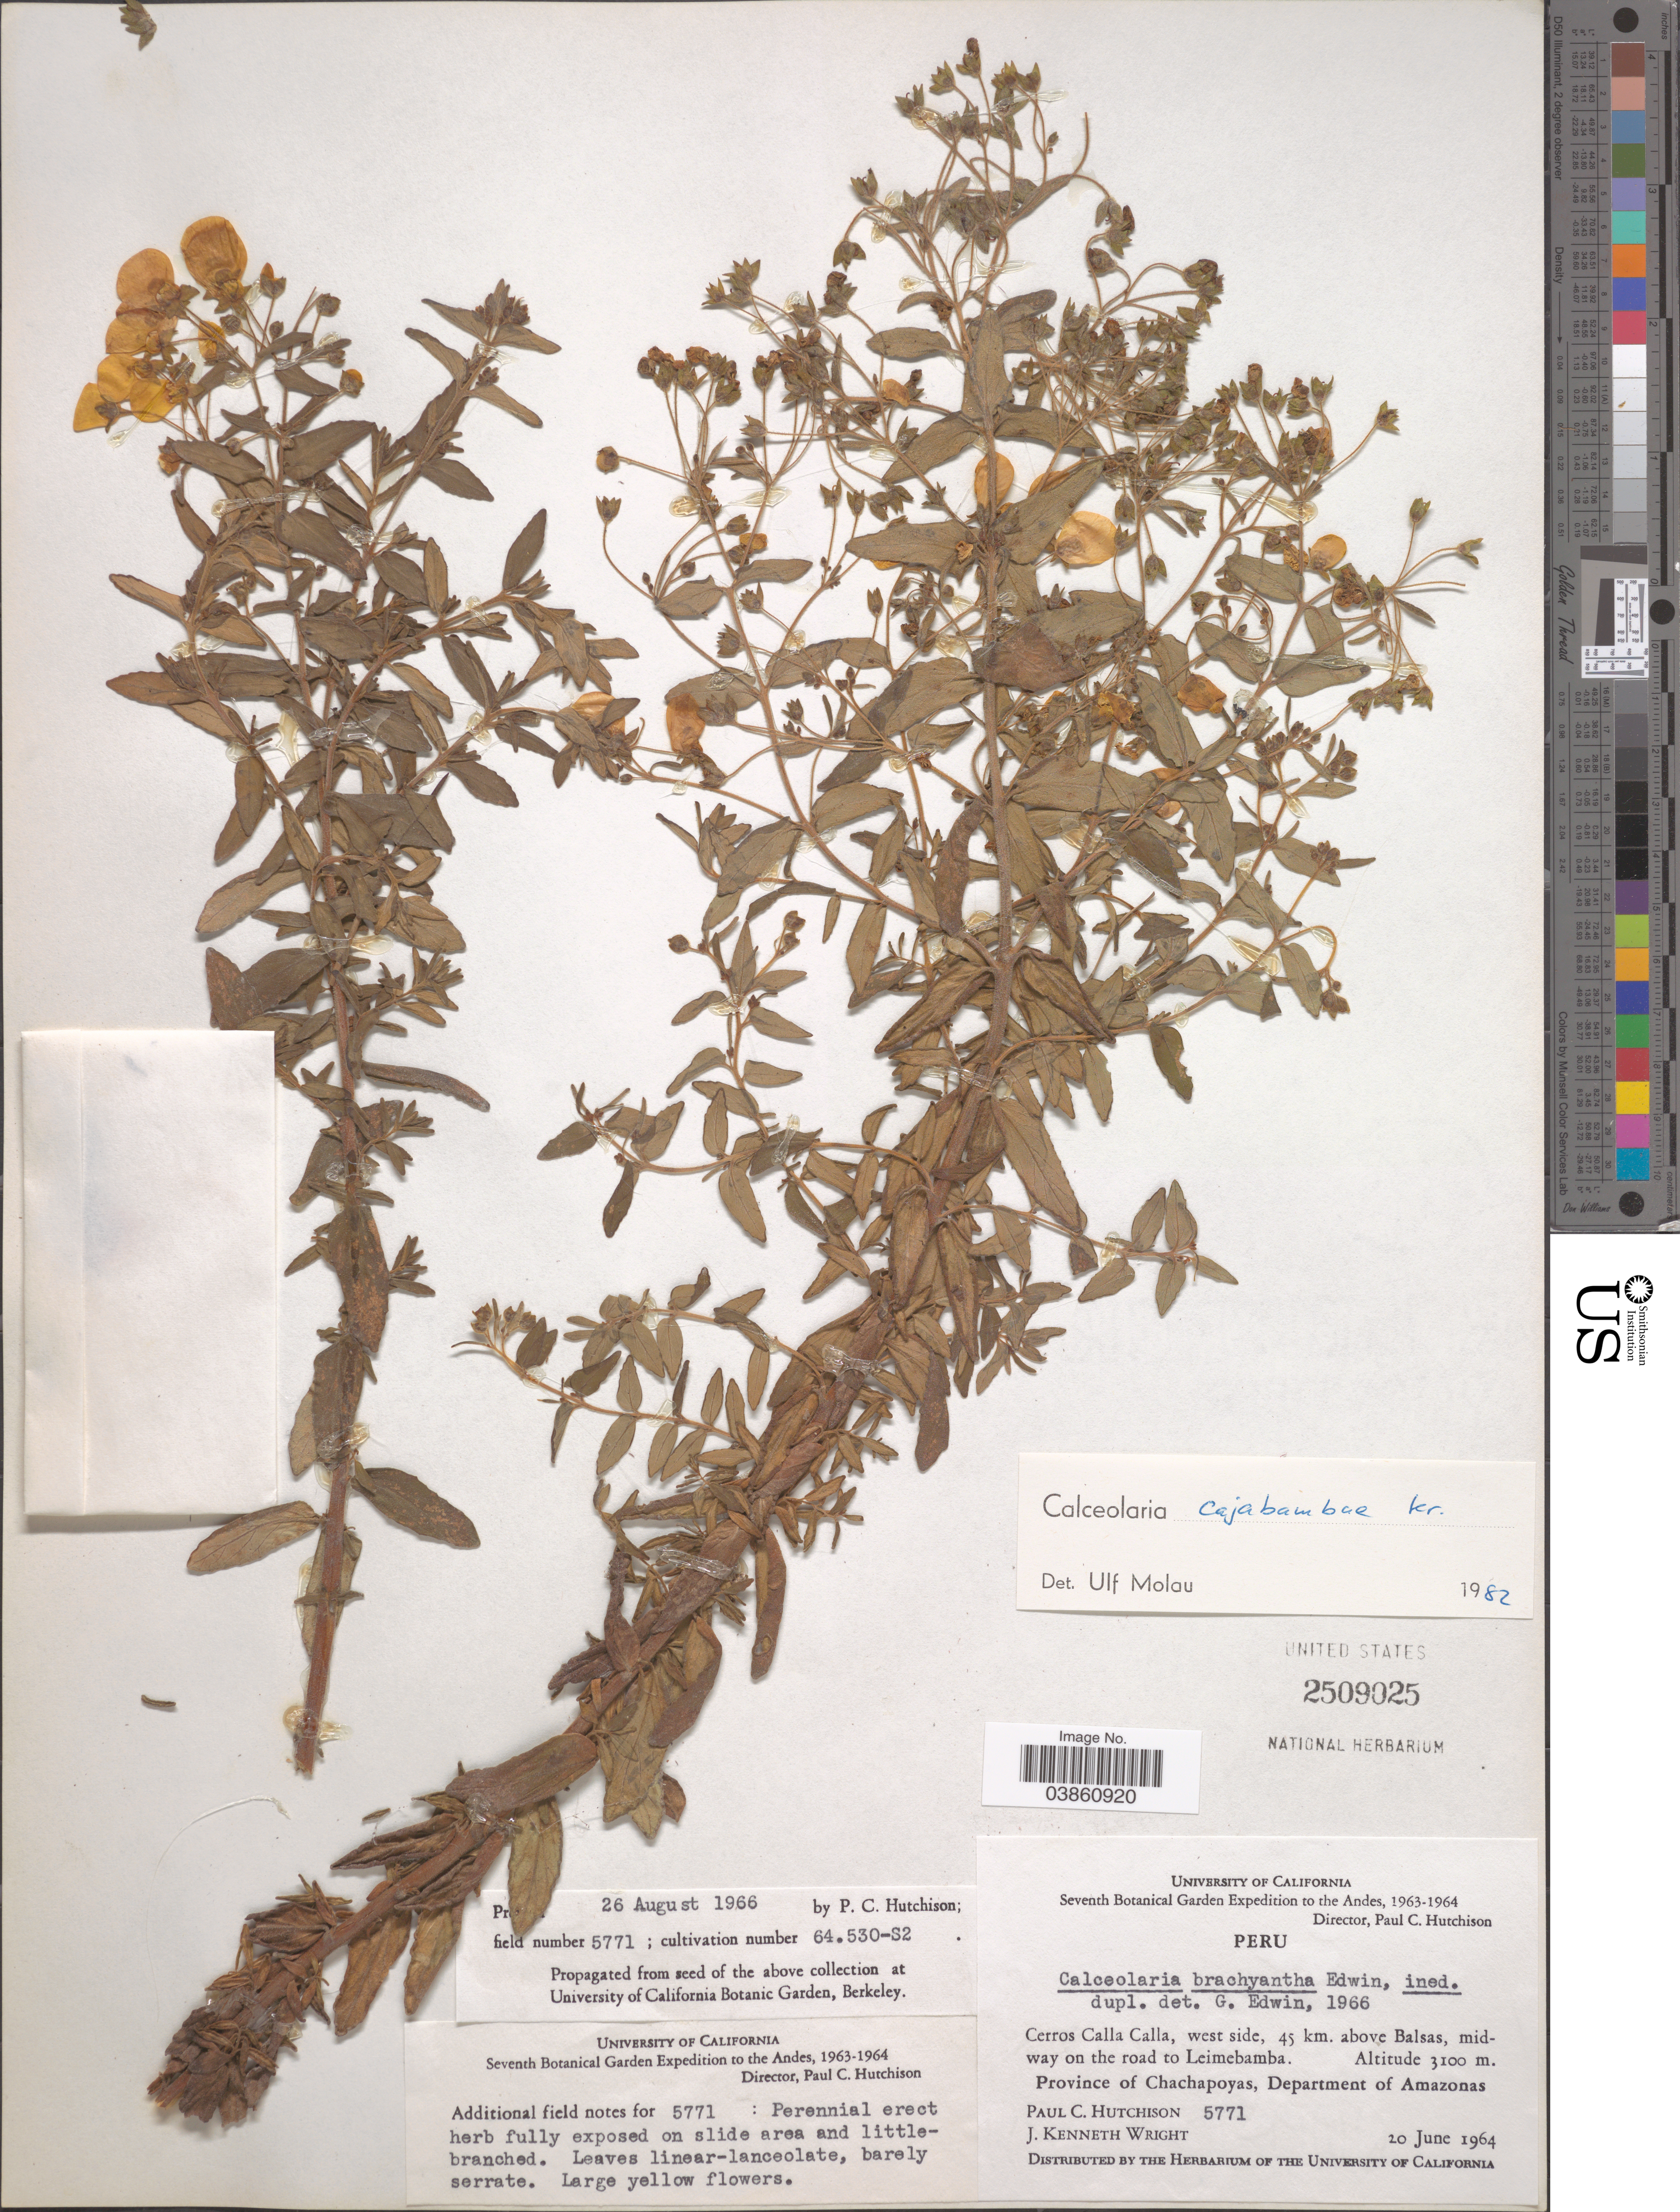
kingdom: Plantae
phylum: Tracheophyta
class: Magnoliopsida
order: Lamiales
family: Calceolariaceae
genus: Calceolaria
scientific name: Calceolaria cajabambae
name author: Kraenzl.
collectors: P. C. Hutchison & J. K. Wright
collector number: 5771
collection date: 1964-06-20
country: Peru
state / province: Amazonas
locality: The Andes. Cerros Calla Calla, west side, 45 km. above Balsas, midway on the road to Leimebamba. Province of Chachapoyas, Department of Amazonas.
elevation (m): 3100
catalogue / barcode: US 2509025